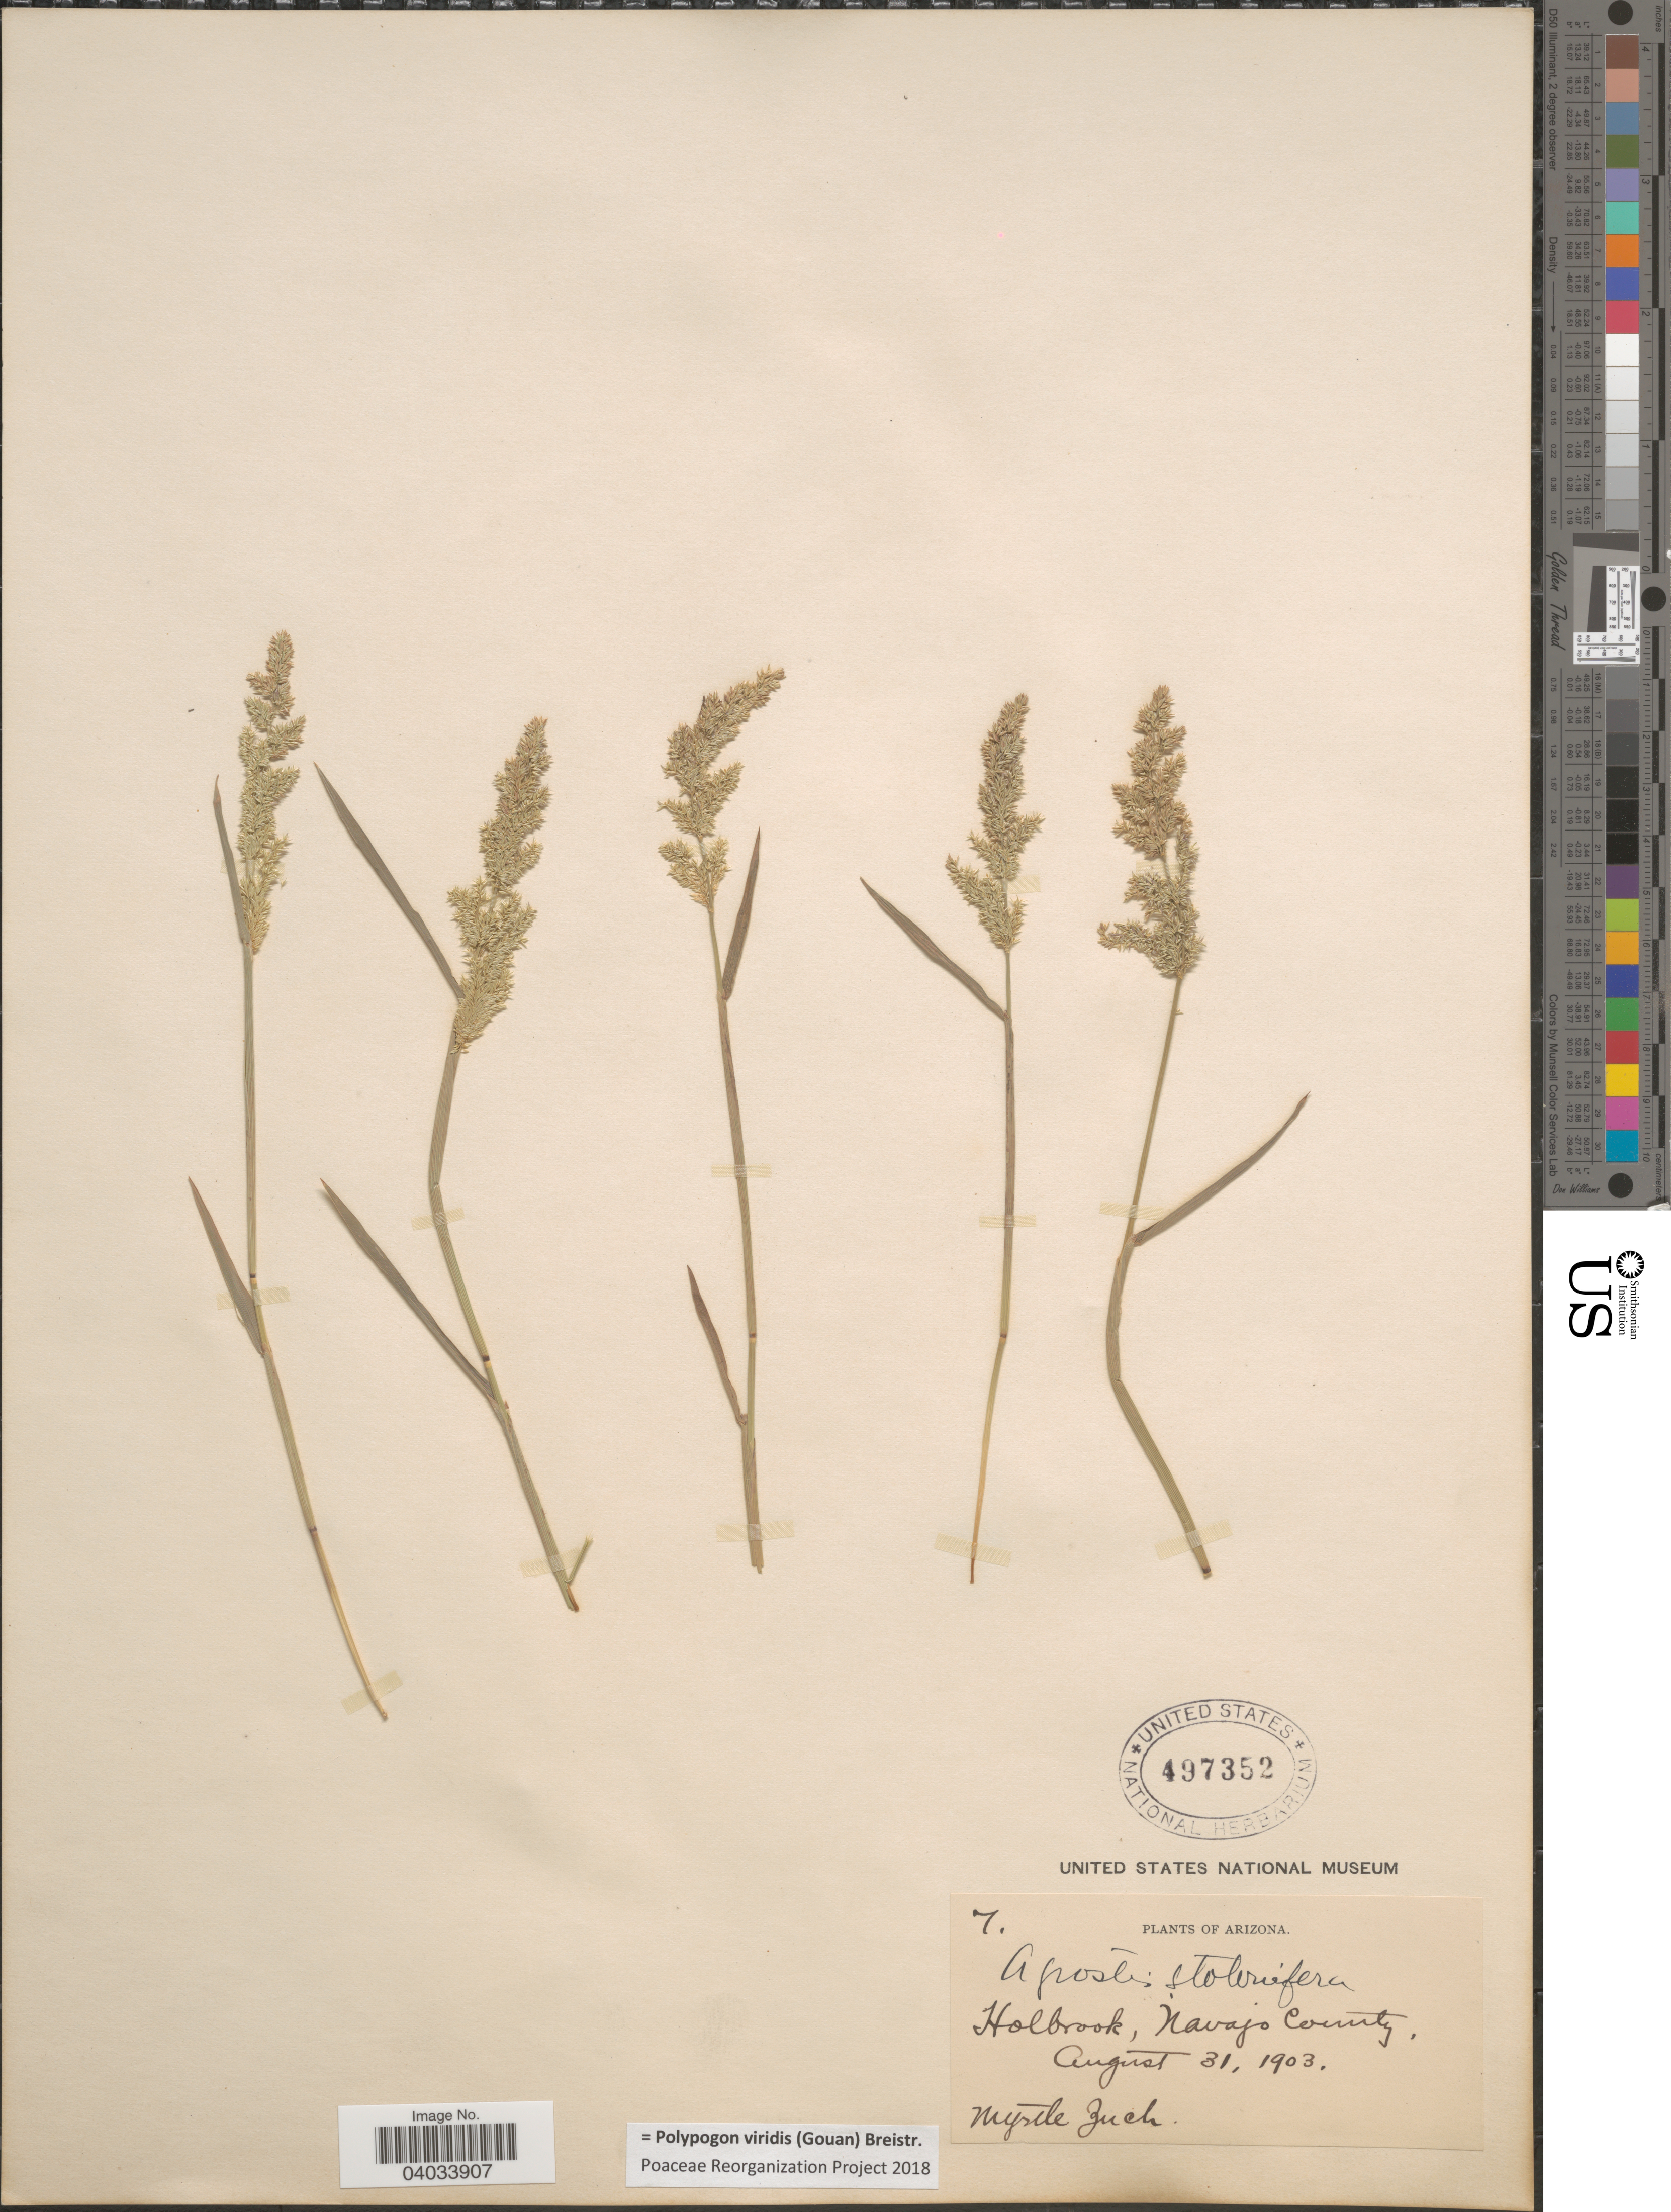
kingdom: Plantae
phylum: Tracheophyta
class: Liliopsida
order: Poales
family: Poaceae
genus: Polypogon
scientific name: Polypogon viridis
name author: (Gouan) Breistroffer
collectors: M. Zuck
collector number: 7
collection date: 1903-08-31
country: United States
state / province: Arizona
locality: Holbrook, Navajo County.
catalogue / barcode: US 497352